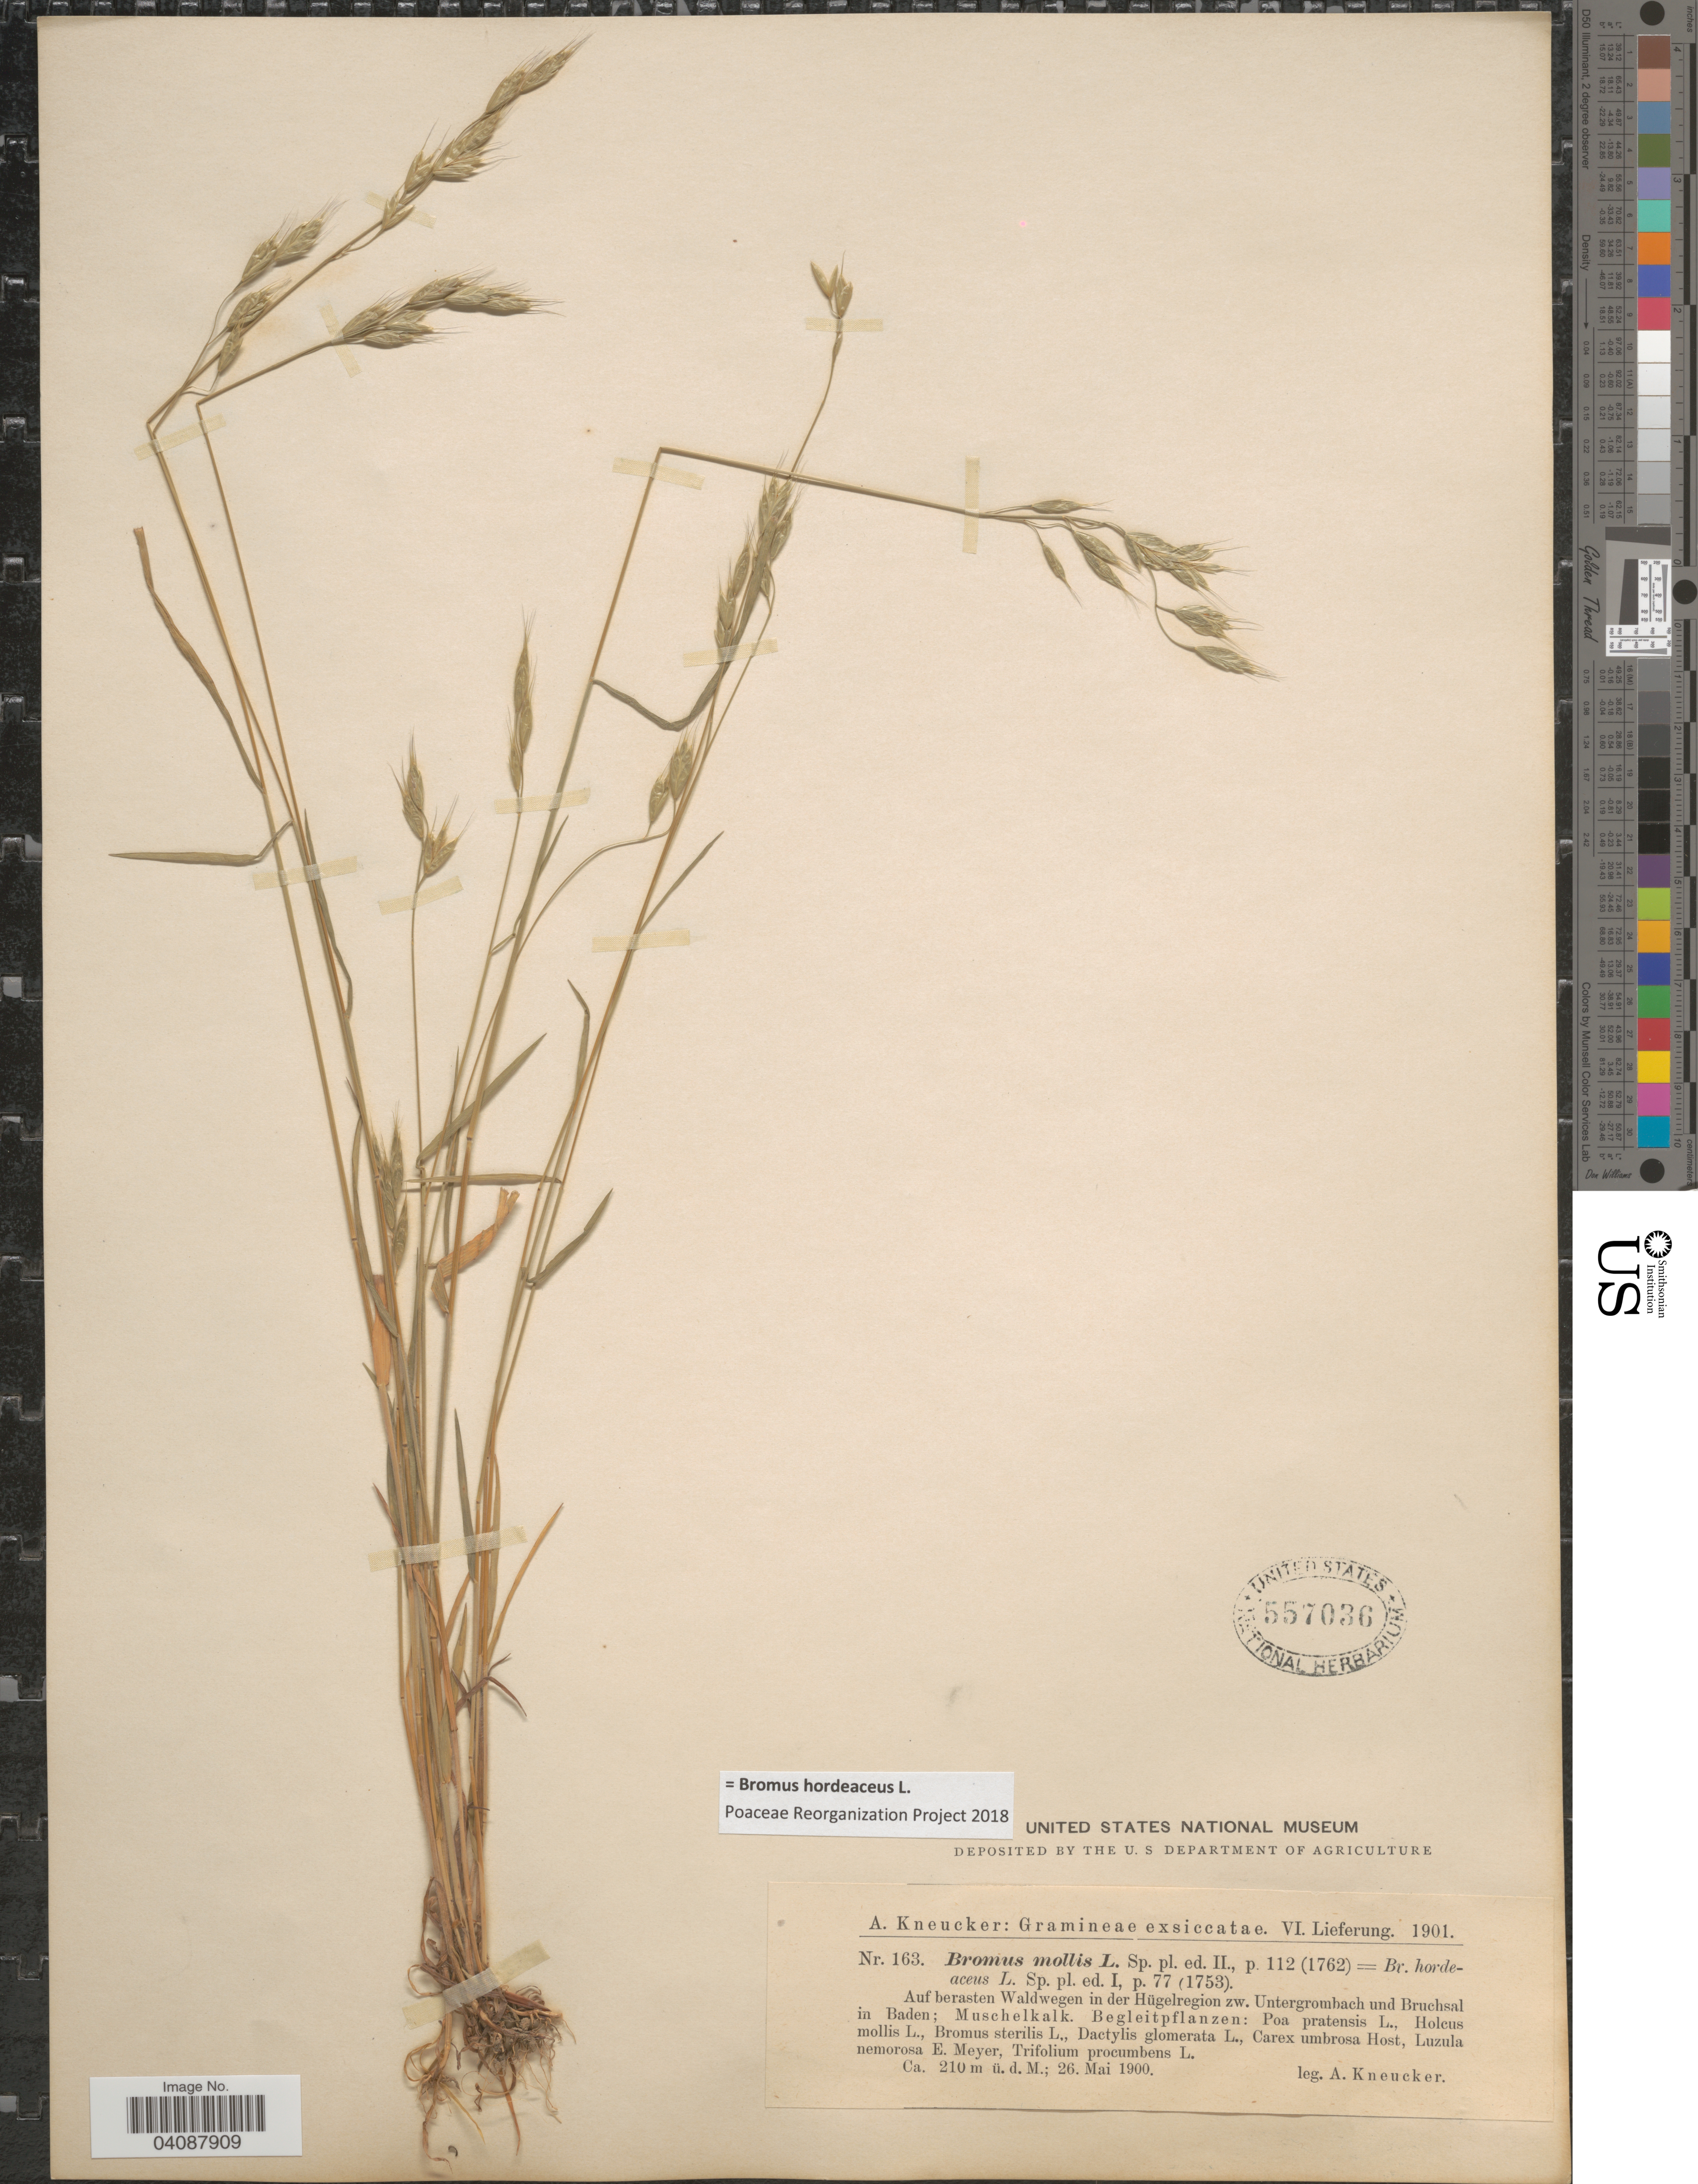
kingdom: Plantae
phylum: Tracheophyta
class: Liliopsida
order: Poales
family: Poaceae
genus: Bromus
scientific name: Bromus hordeaceus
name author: L.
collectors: A. Kneucker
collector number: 163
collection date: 1900-05-26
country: Germany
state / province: Baden-Württemberg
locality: Auf berasten Waldwegen in der Hügelregion zw. Untergrombach und Bruchsal in Baden; Muschelkalk.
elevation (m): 210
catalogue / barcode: US 557036